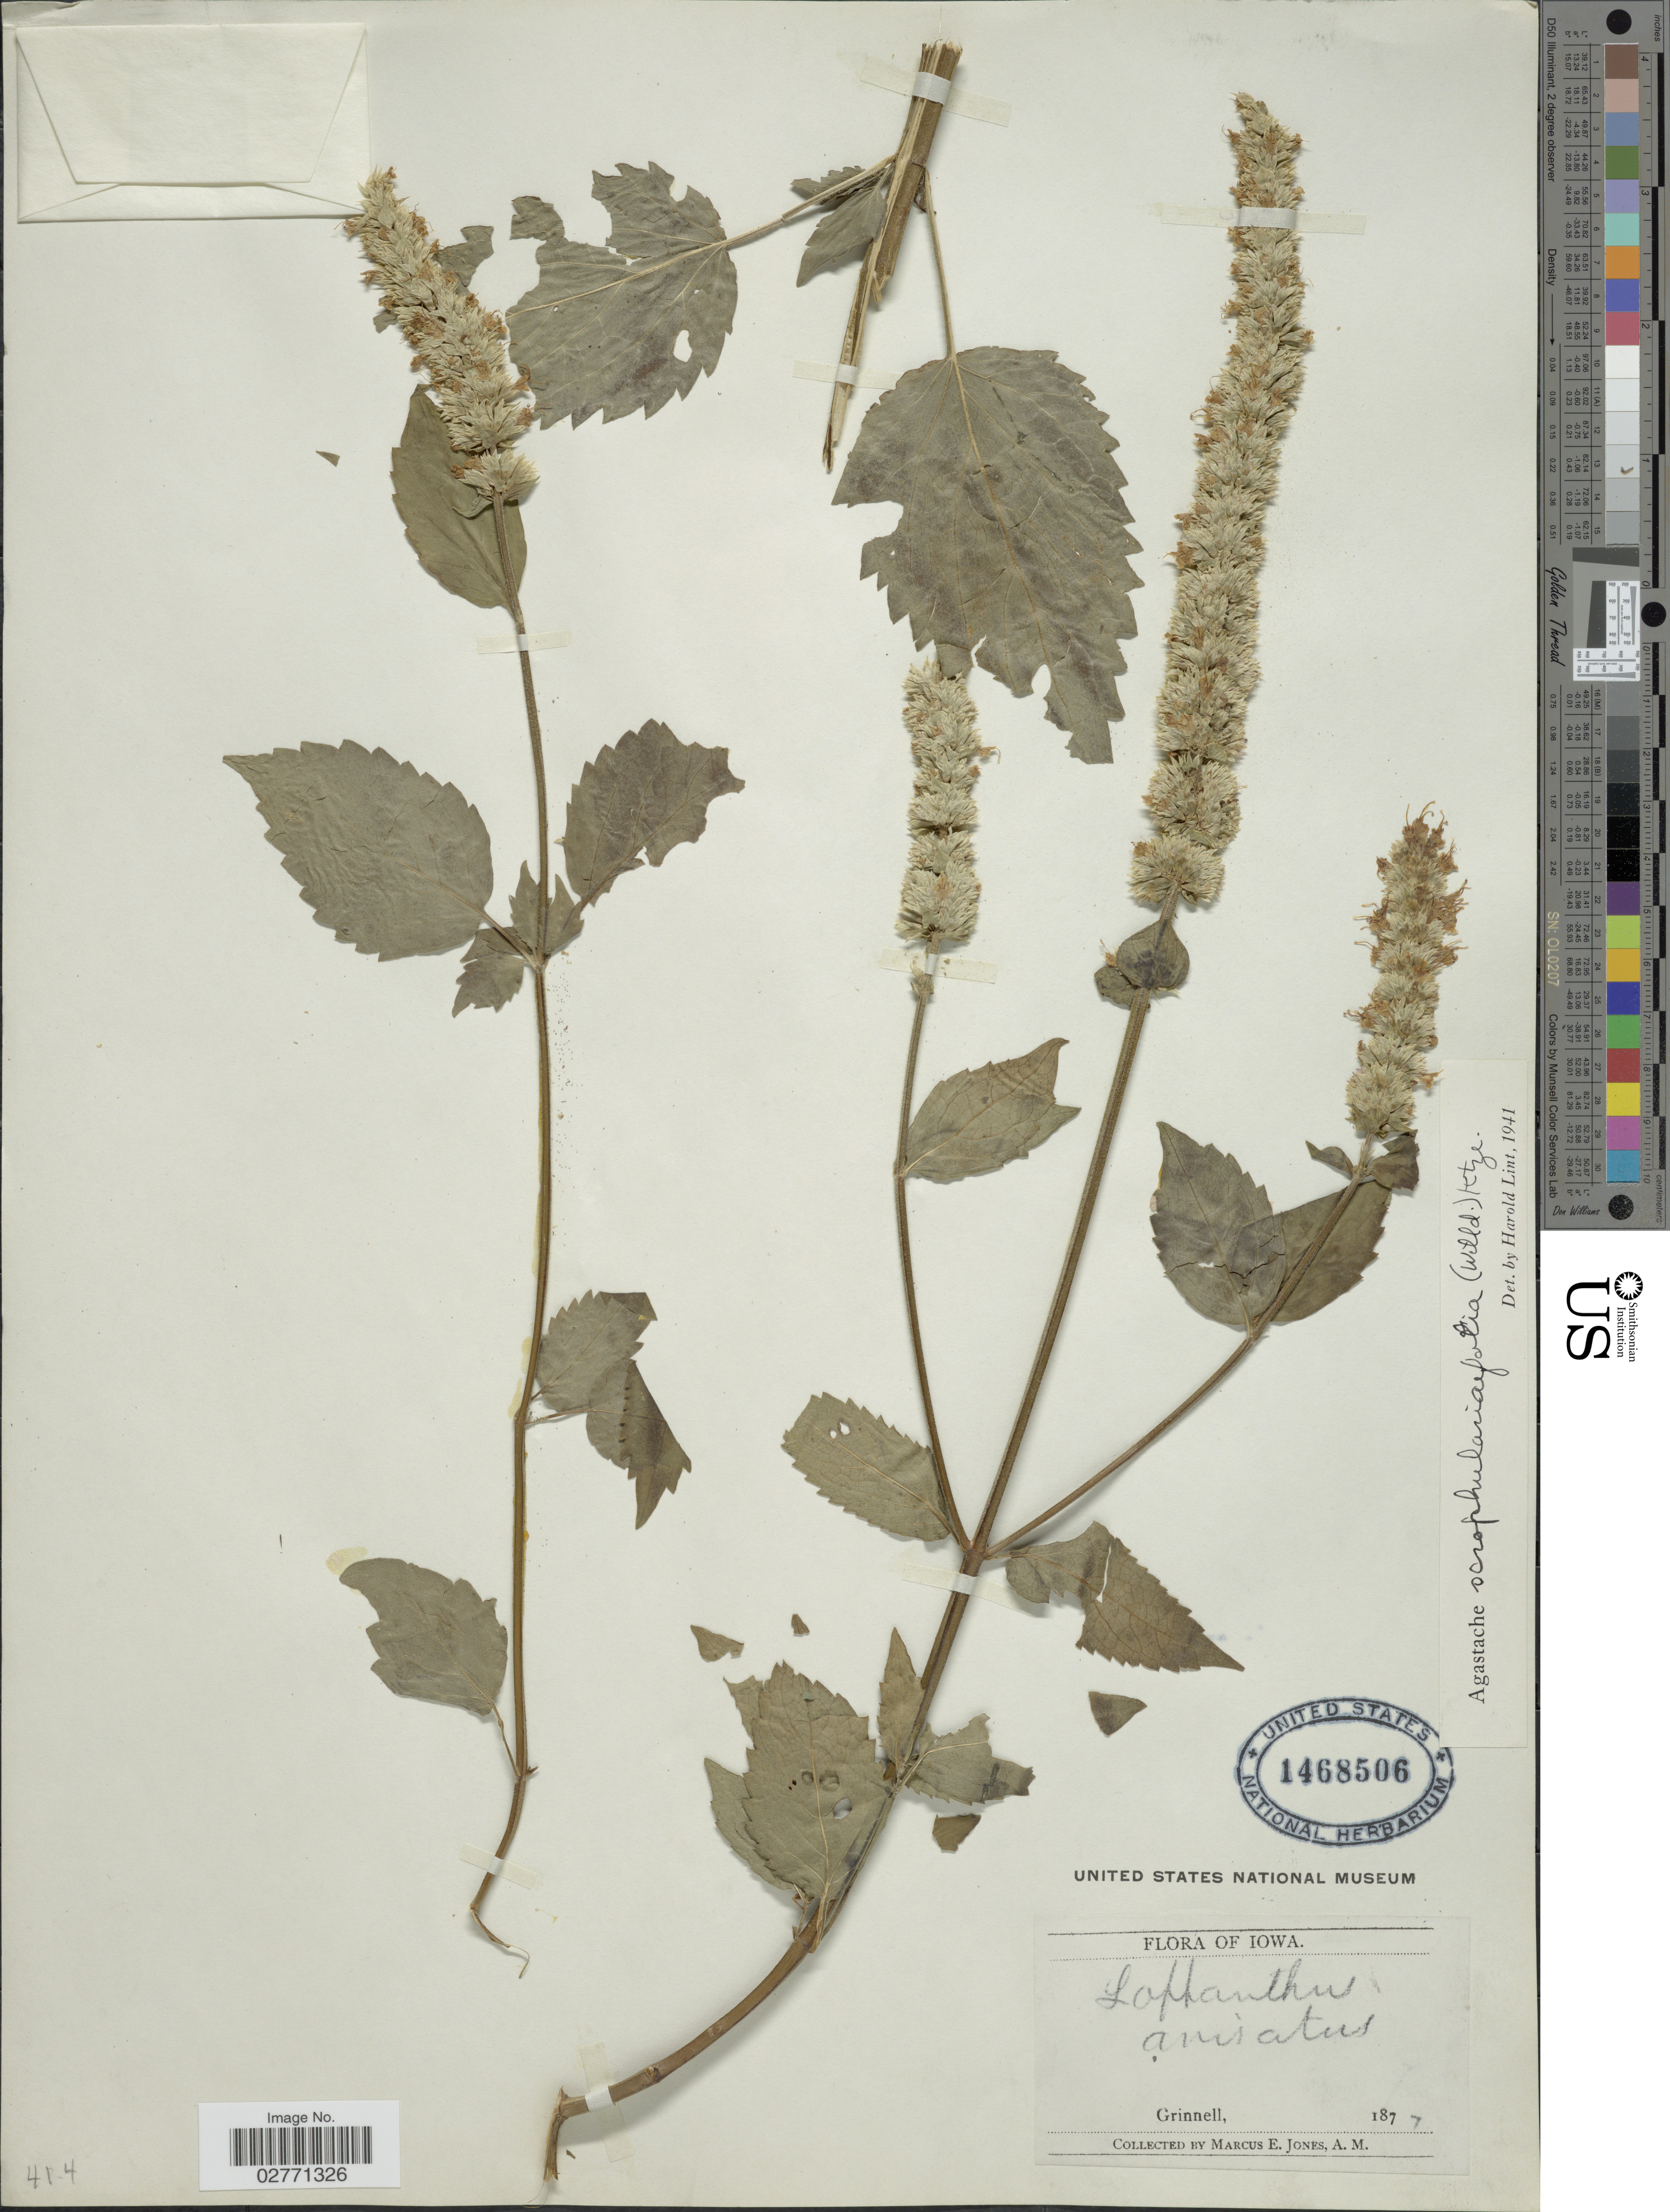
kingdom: Plantae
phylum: Tracheophyta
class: Magnoliopsida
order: Lamiales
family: Lamiaceae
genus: Agastache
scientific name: Agastache scrophulariifolia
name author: (Willd.) Kuntze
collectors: M. E. Jones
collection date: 1877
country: United States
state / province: Iowa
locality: Grinnell.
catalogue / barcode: US 1468506